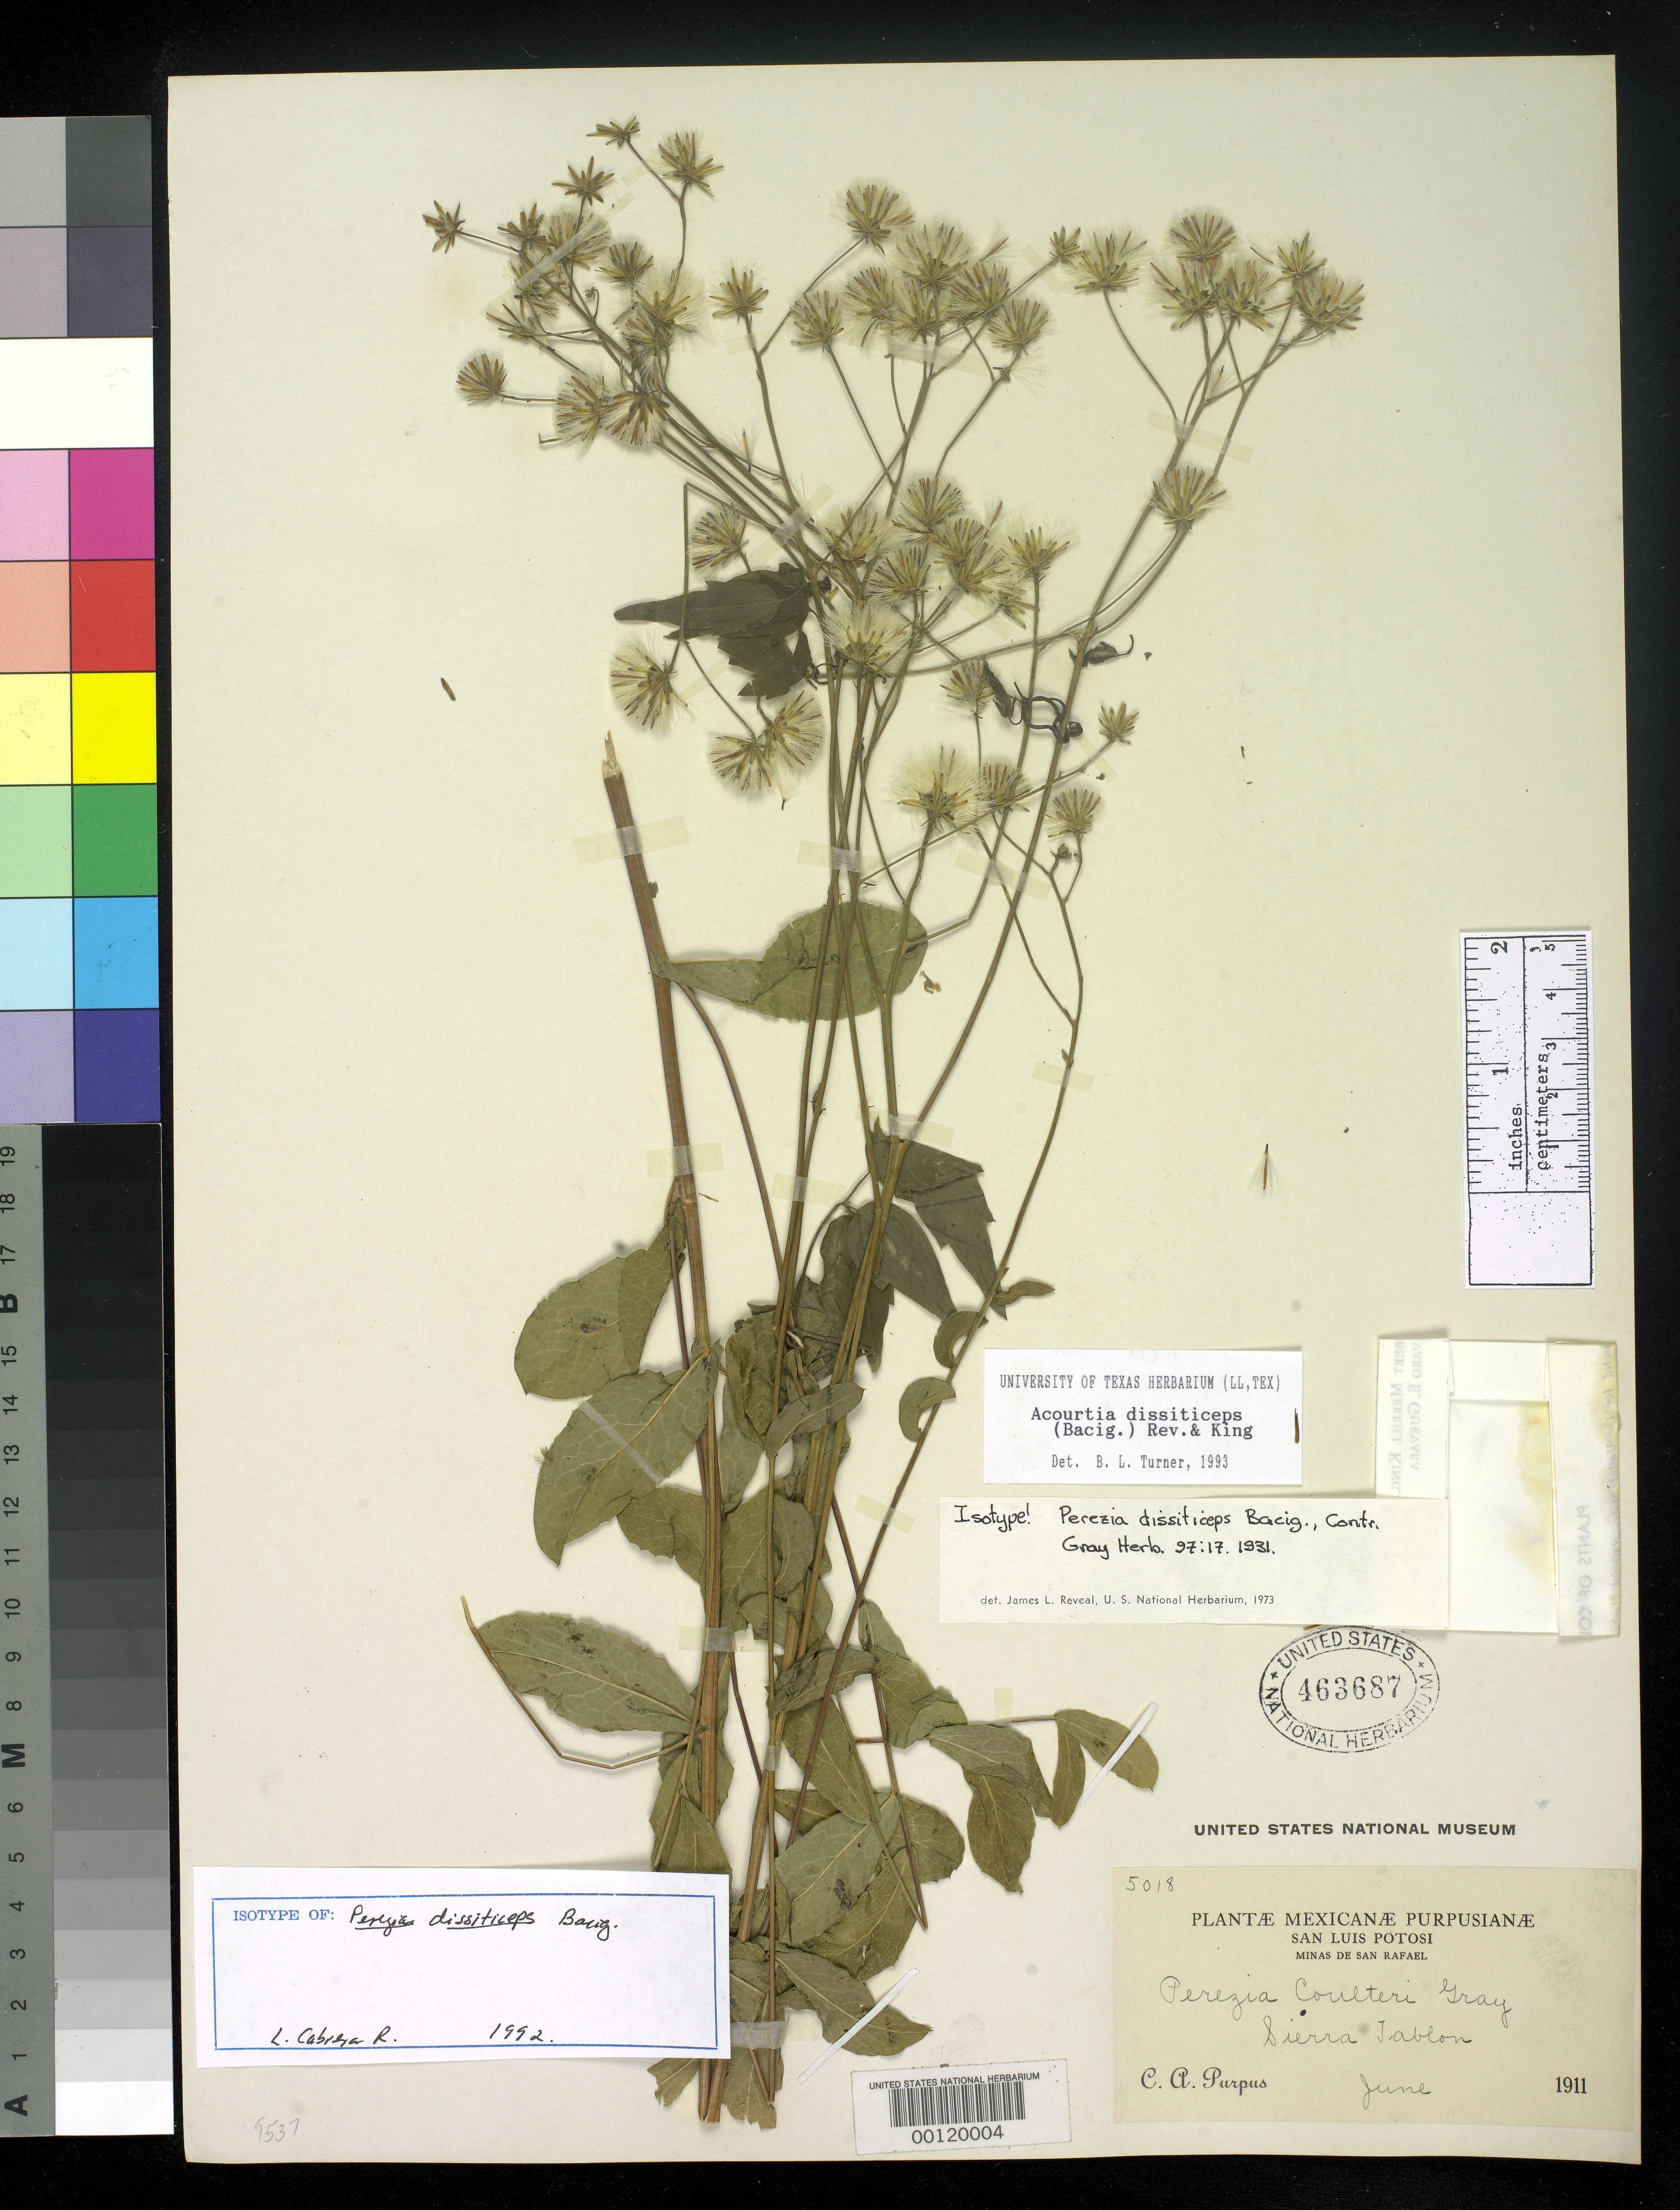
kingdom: Plantae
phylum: Tracheophyta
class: Magnoliopsida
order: Asterales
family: Asteraceae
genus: Perezia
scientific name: Perezia dissiticeps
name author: Bacig.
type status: Isotype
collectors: C. A. Purpus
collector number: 5018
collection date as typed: Jun 1911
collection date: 1911-06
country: Mexico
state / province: San Luis Potosi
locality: Minas de San Rafael, Sierra Tablon.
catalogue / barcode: US 463687